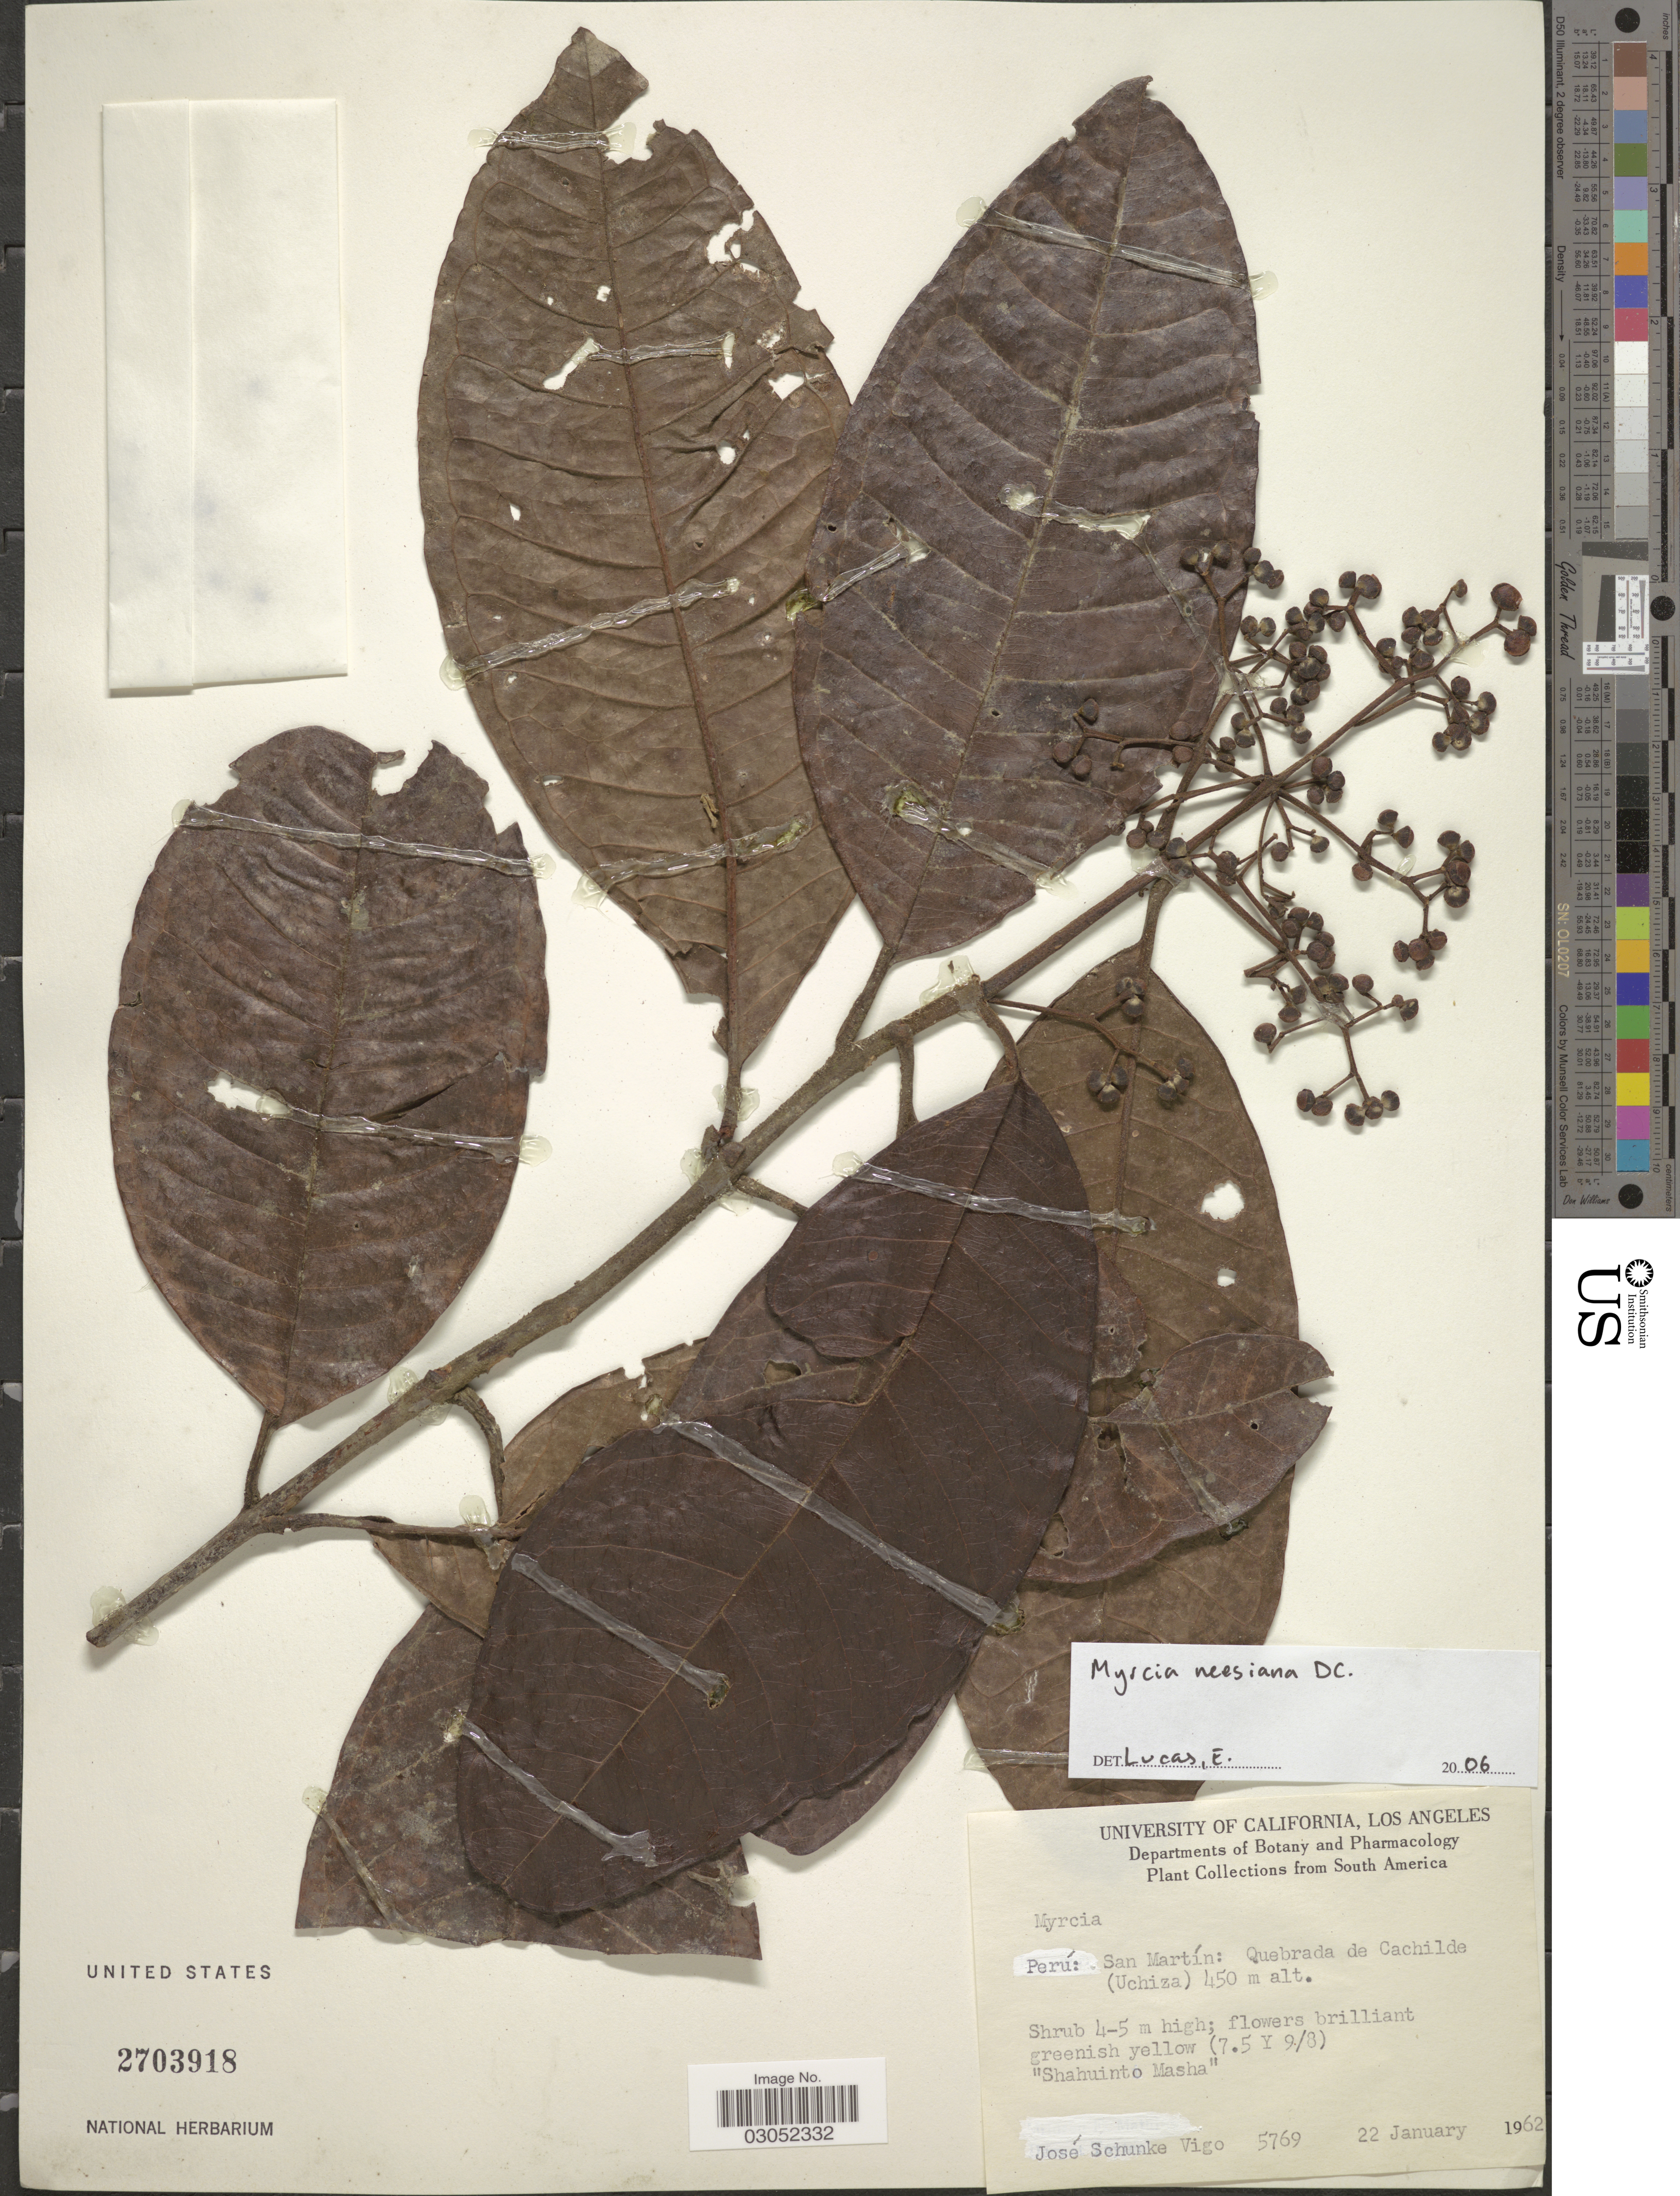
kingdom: Plantae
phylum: Tracheophyta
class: Magnoliopsida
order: Myrtales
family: Myrtaceae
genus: Myrcia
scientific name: Myrcia neesiana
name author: DC.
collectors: J. Schunke Vigo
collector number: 5769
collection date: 1962-01-22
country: Peru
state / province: San Martín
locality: Quebrada de Cachilde (Uchiza).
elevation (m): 450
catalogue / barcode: US 2703918